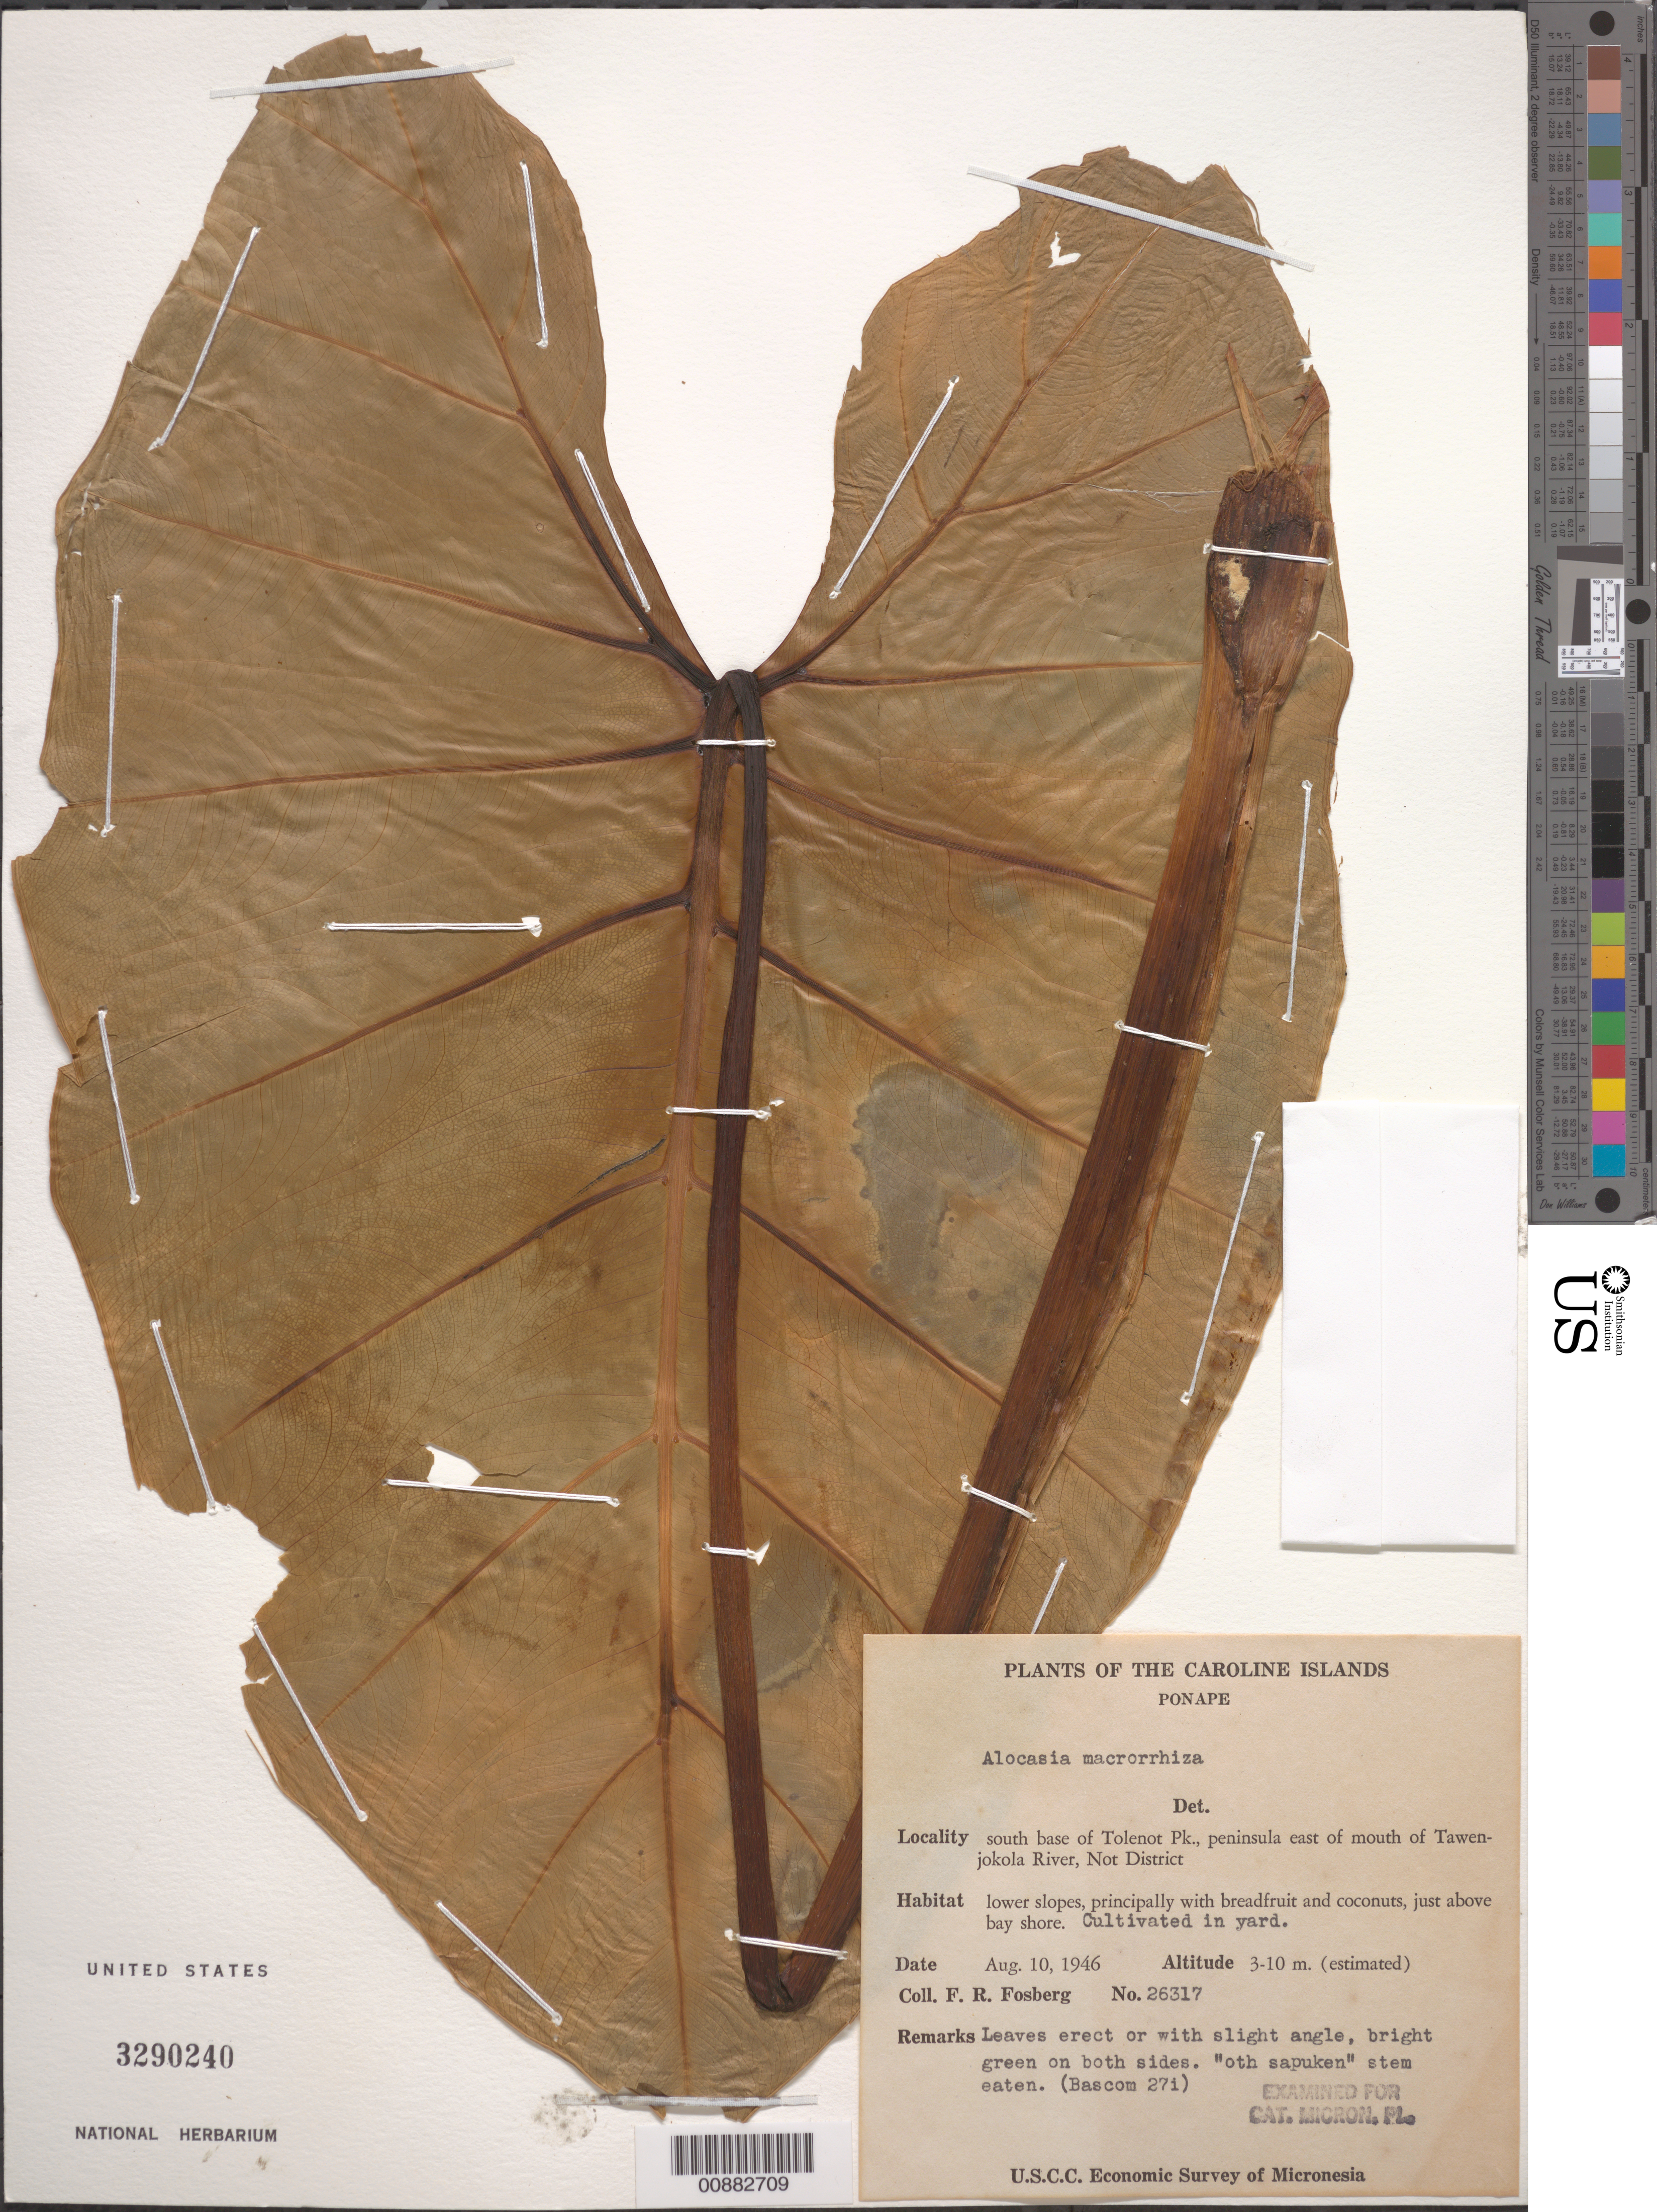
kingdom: Plantae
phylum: Tracheophyta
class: Liliopsida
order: Alismatales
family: Araceae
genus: Alocasia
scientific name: Alocasia macrorrhizos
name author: (L.) G. Don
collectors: F. R. Fosberg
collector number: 26317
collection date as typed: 10 Aug 1946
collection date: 1946-08-10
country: Micronesia, Federated States of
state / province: Pohnpei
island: Pohnpei [Ponape]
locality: Not district, Tawenjokola river, S base of Tolenot peak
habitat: lower slopes, principally with breadfruit and coconuts, just above bay shore.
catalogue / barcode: US 3290240